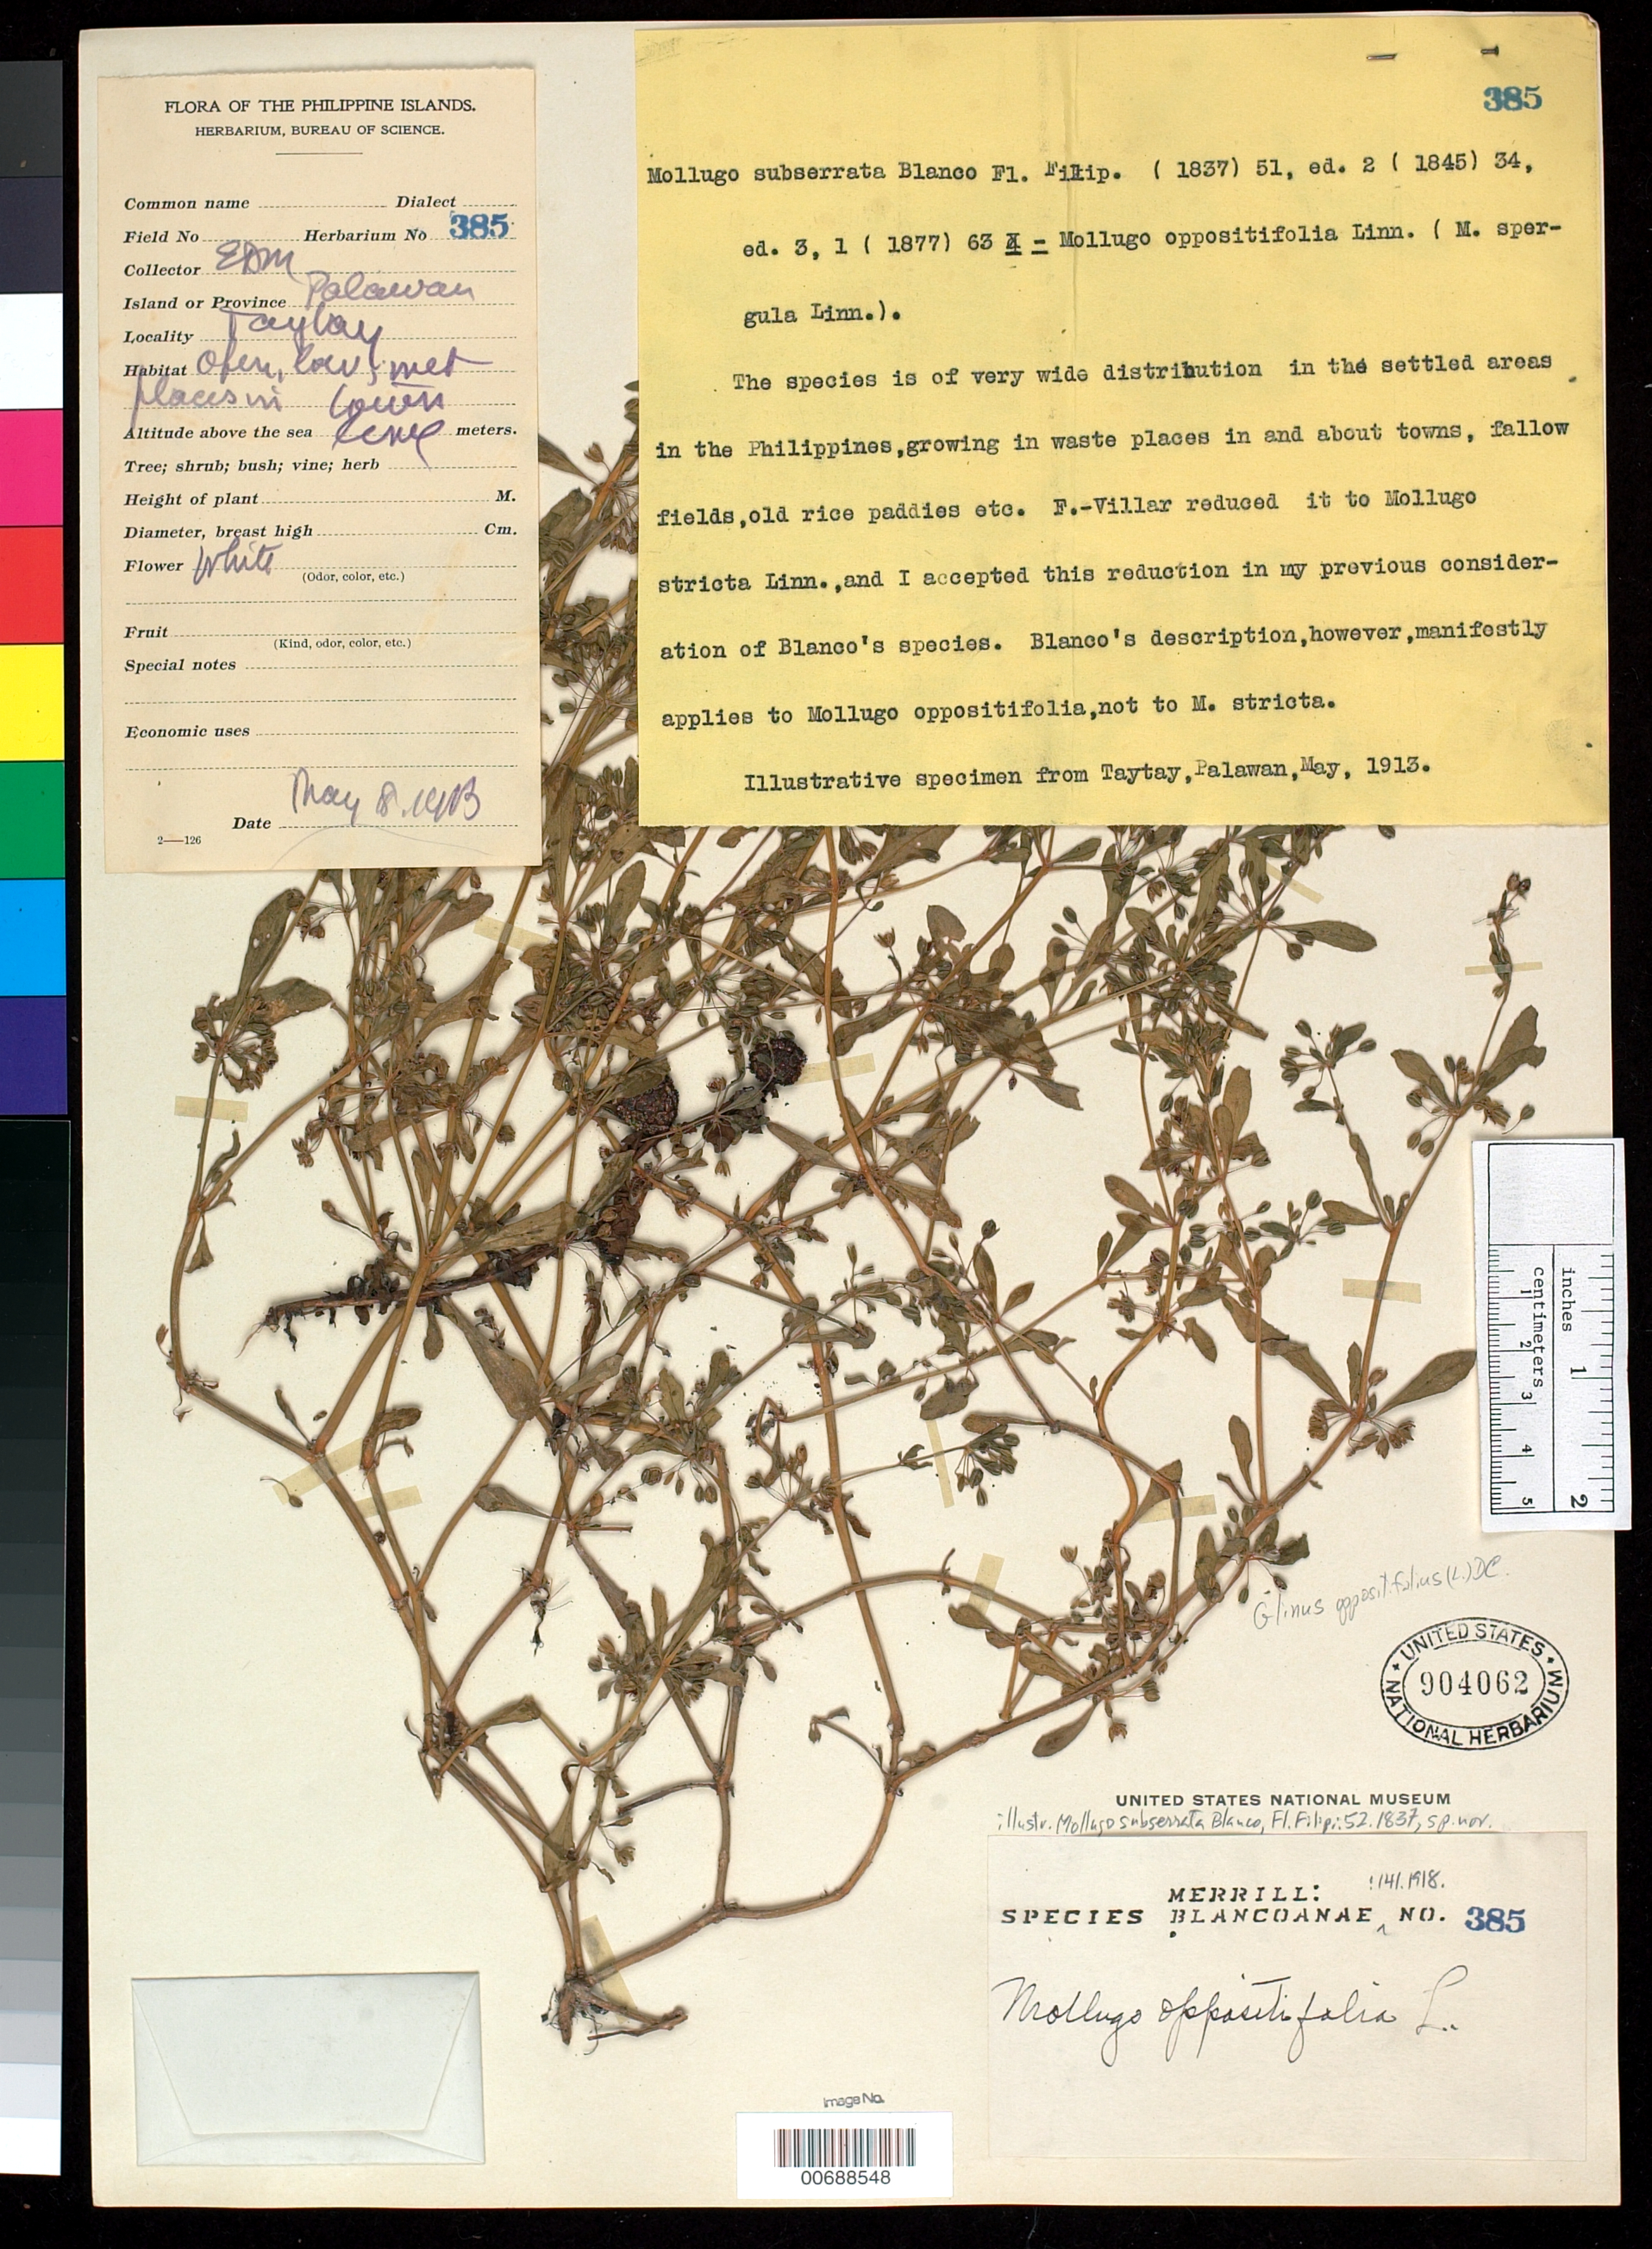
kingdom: Plantae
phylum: Tracheophyta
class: Magnoliopsida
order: Caryophyllales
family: Molluginaceae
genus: Glinus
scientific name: Glinus oppositifolius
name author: (L.) Aug. DC.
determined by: Strong, Mark T., (BOT), Smithsonian Institution - National Museum of Natural History (UNITED STATES)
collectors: E. D. Merrill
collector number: Sp. Blancoan. 0385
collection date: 1913-05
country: Philippines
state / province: Mimaropa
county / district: Palawan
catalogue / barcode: US 904062